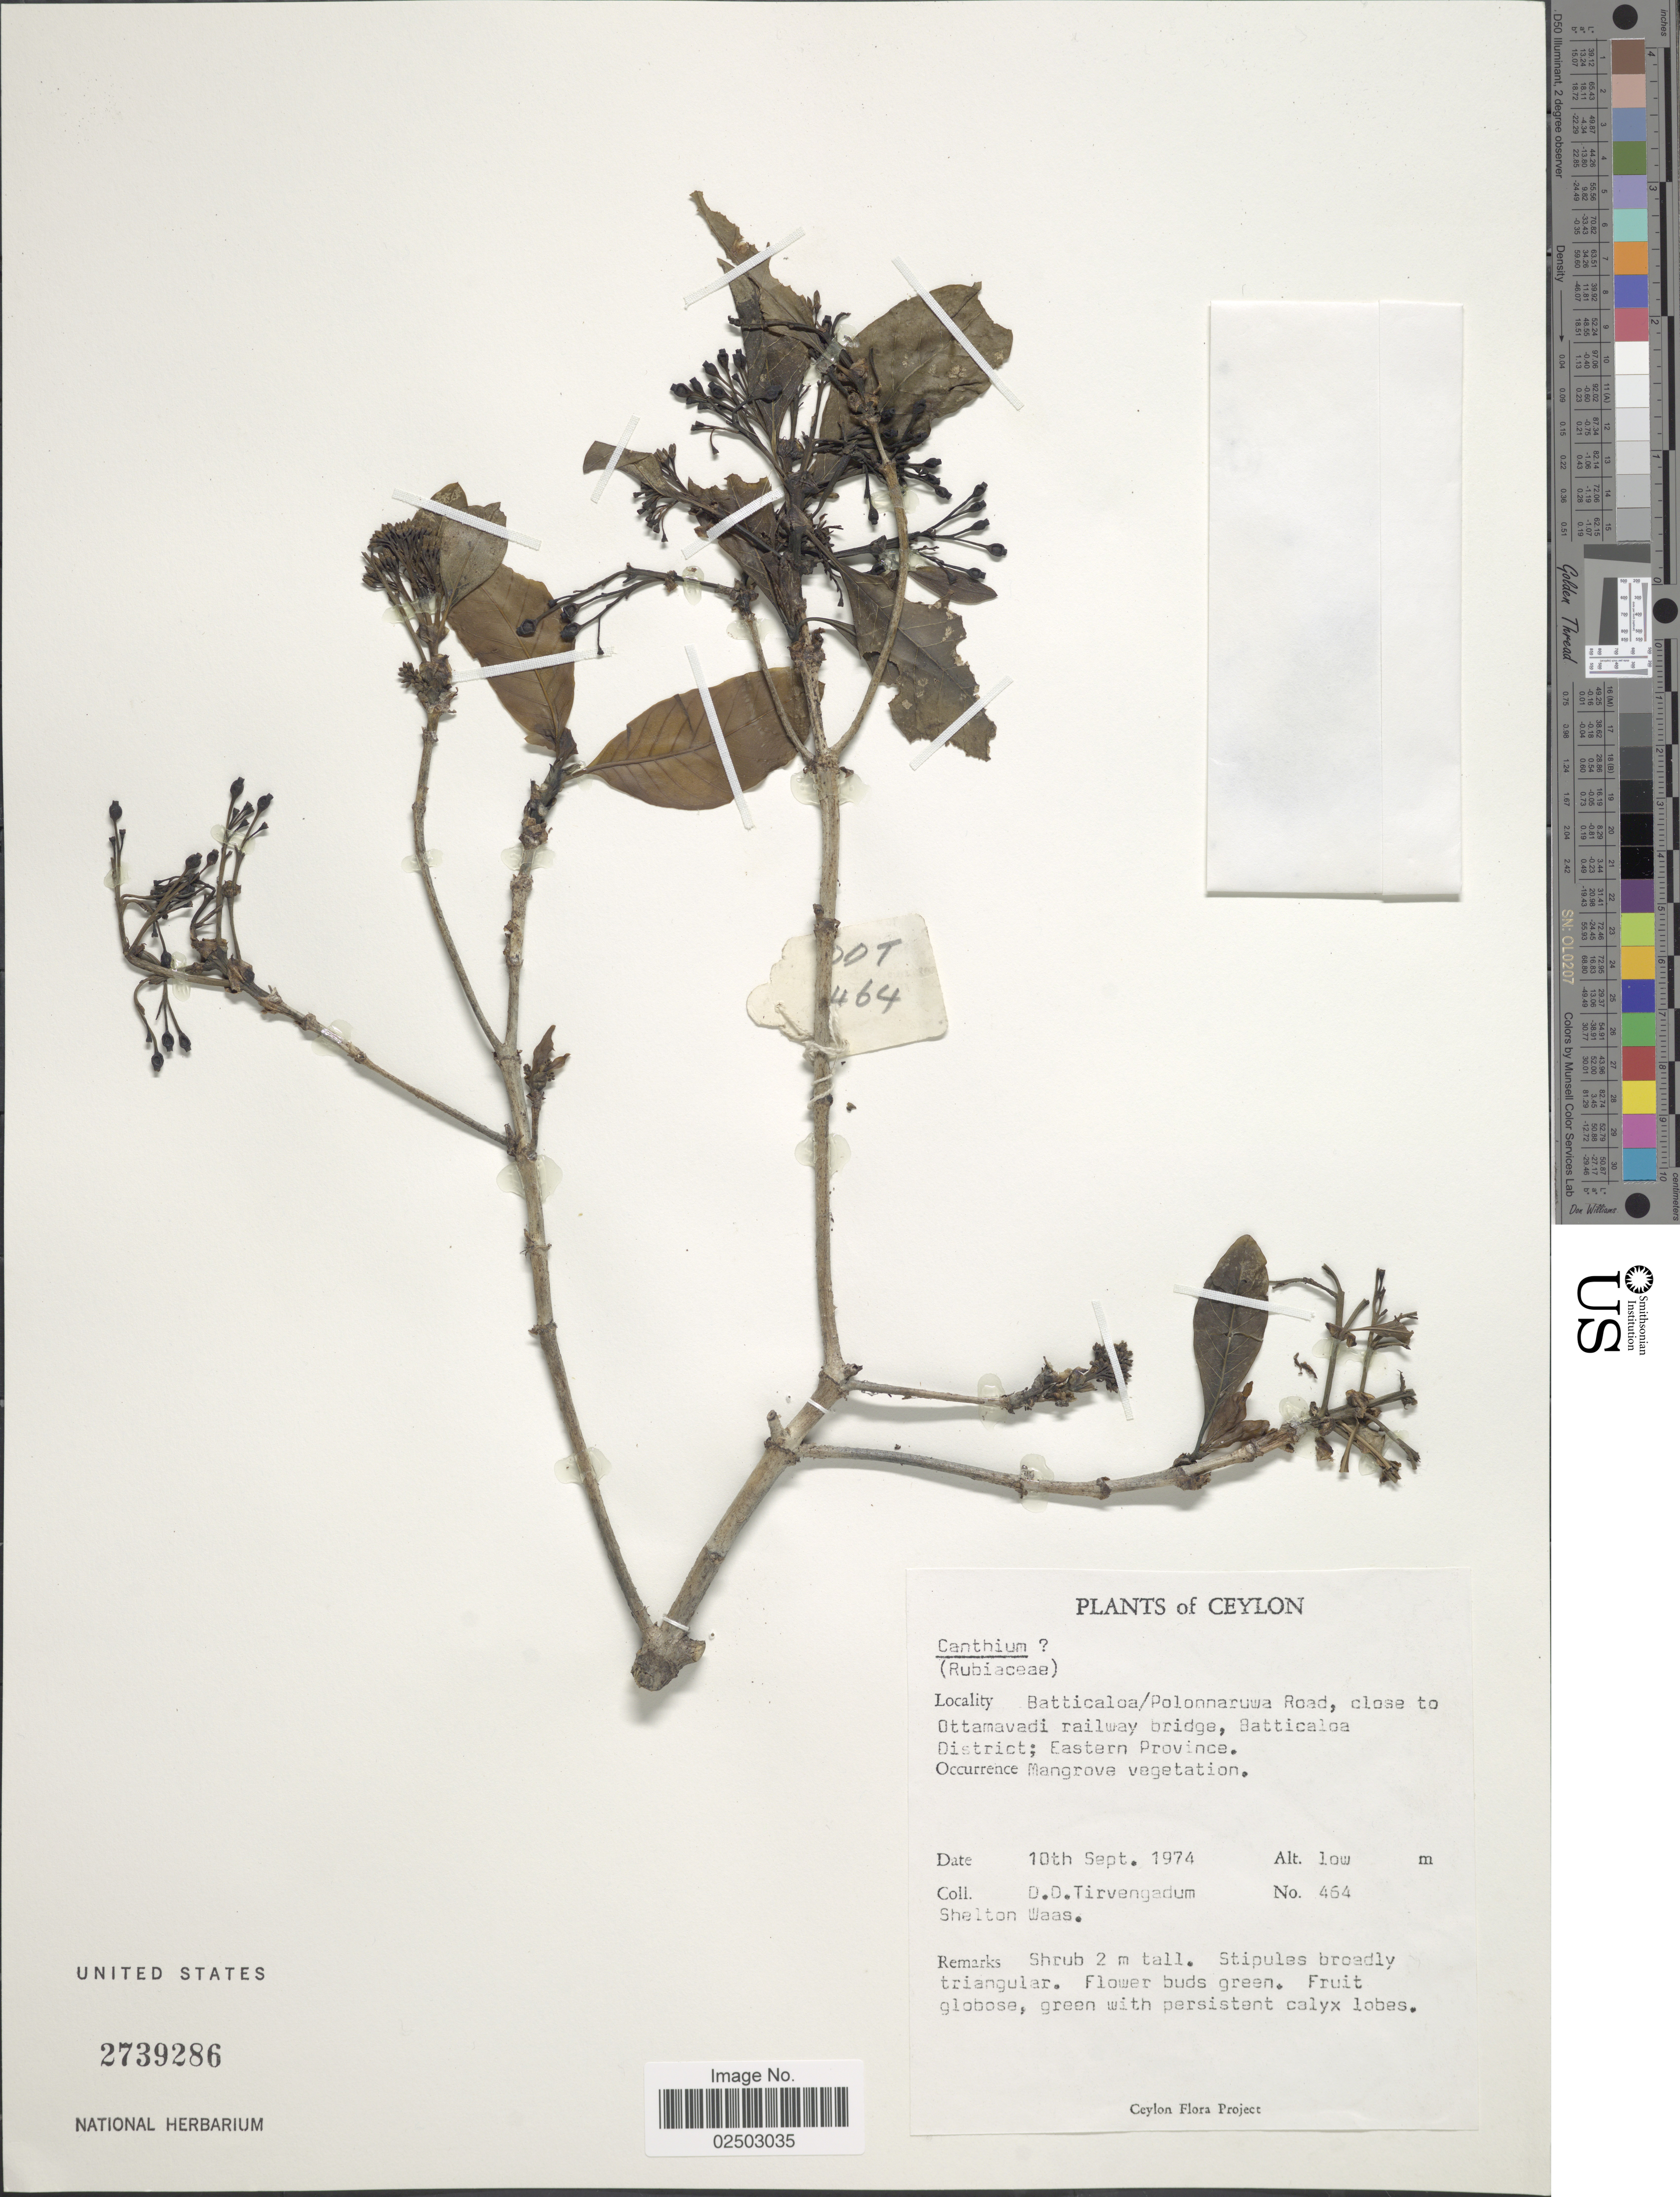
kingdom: Plantae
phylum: Tracheophyta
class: Magnoliopsida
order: Gentianales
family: Rubiaceae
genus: Bridsonia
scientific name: Bridsonia chamaedendrum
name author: (Kuntze) Verstraete & A.E. van Wyk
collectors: D. Tirvengadum & S. Waas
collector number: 464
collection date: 1974-09-10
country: Sri Lanka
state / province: Eastern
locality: Ceylon, Batticaloa/Polonnaruwa Road, close to Ottamavadi railway bridge, Batticaloa District, Mangrove District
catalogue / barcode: US 2739286